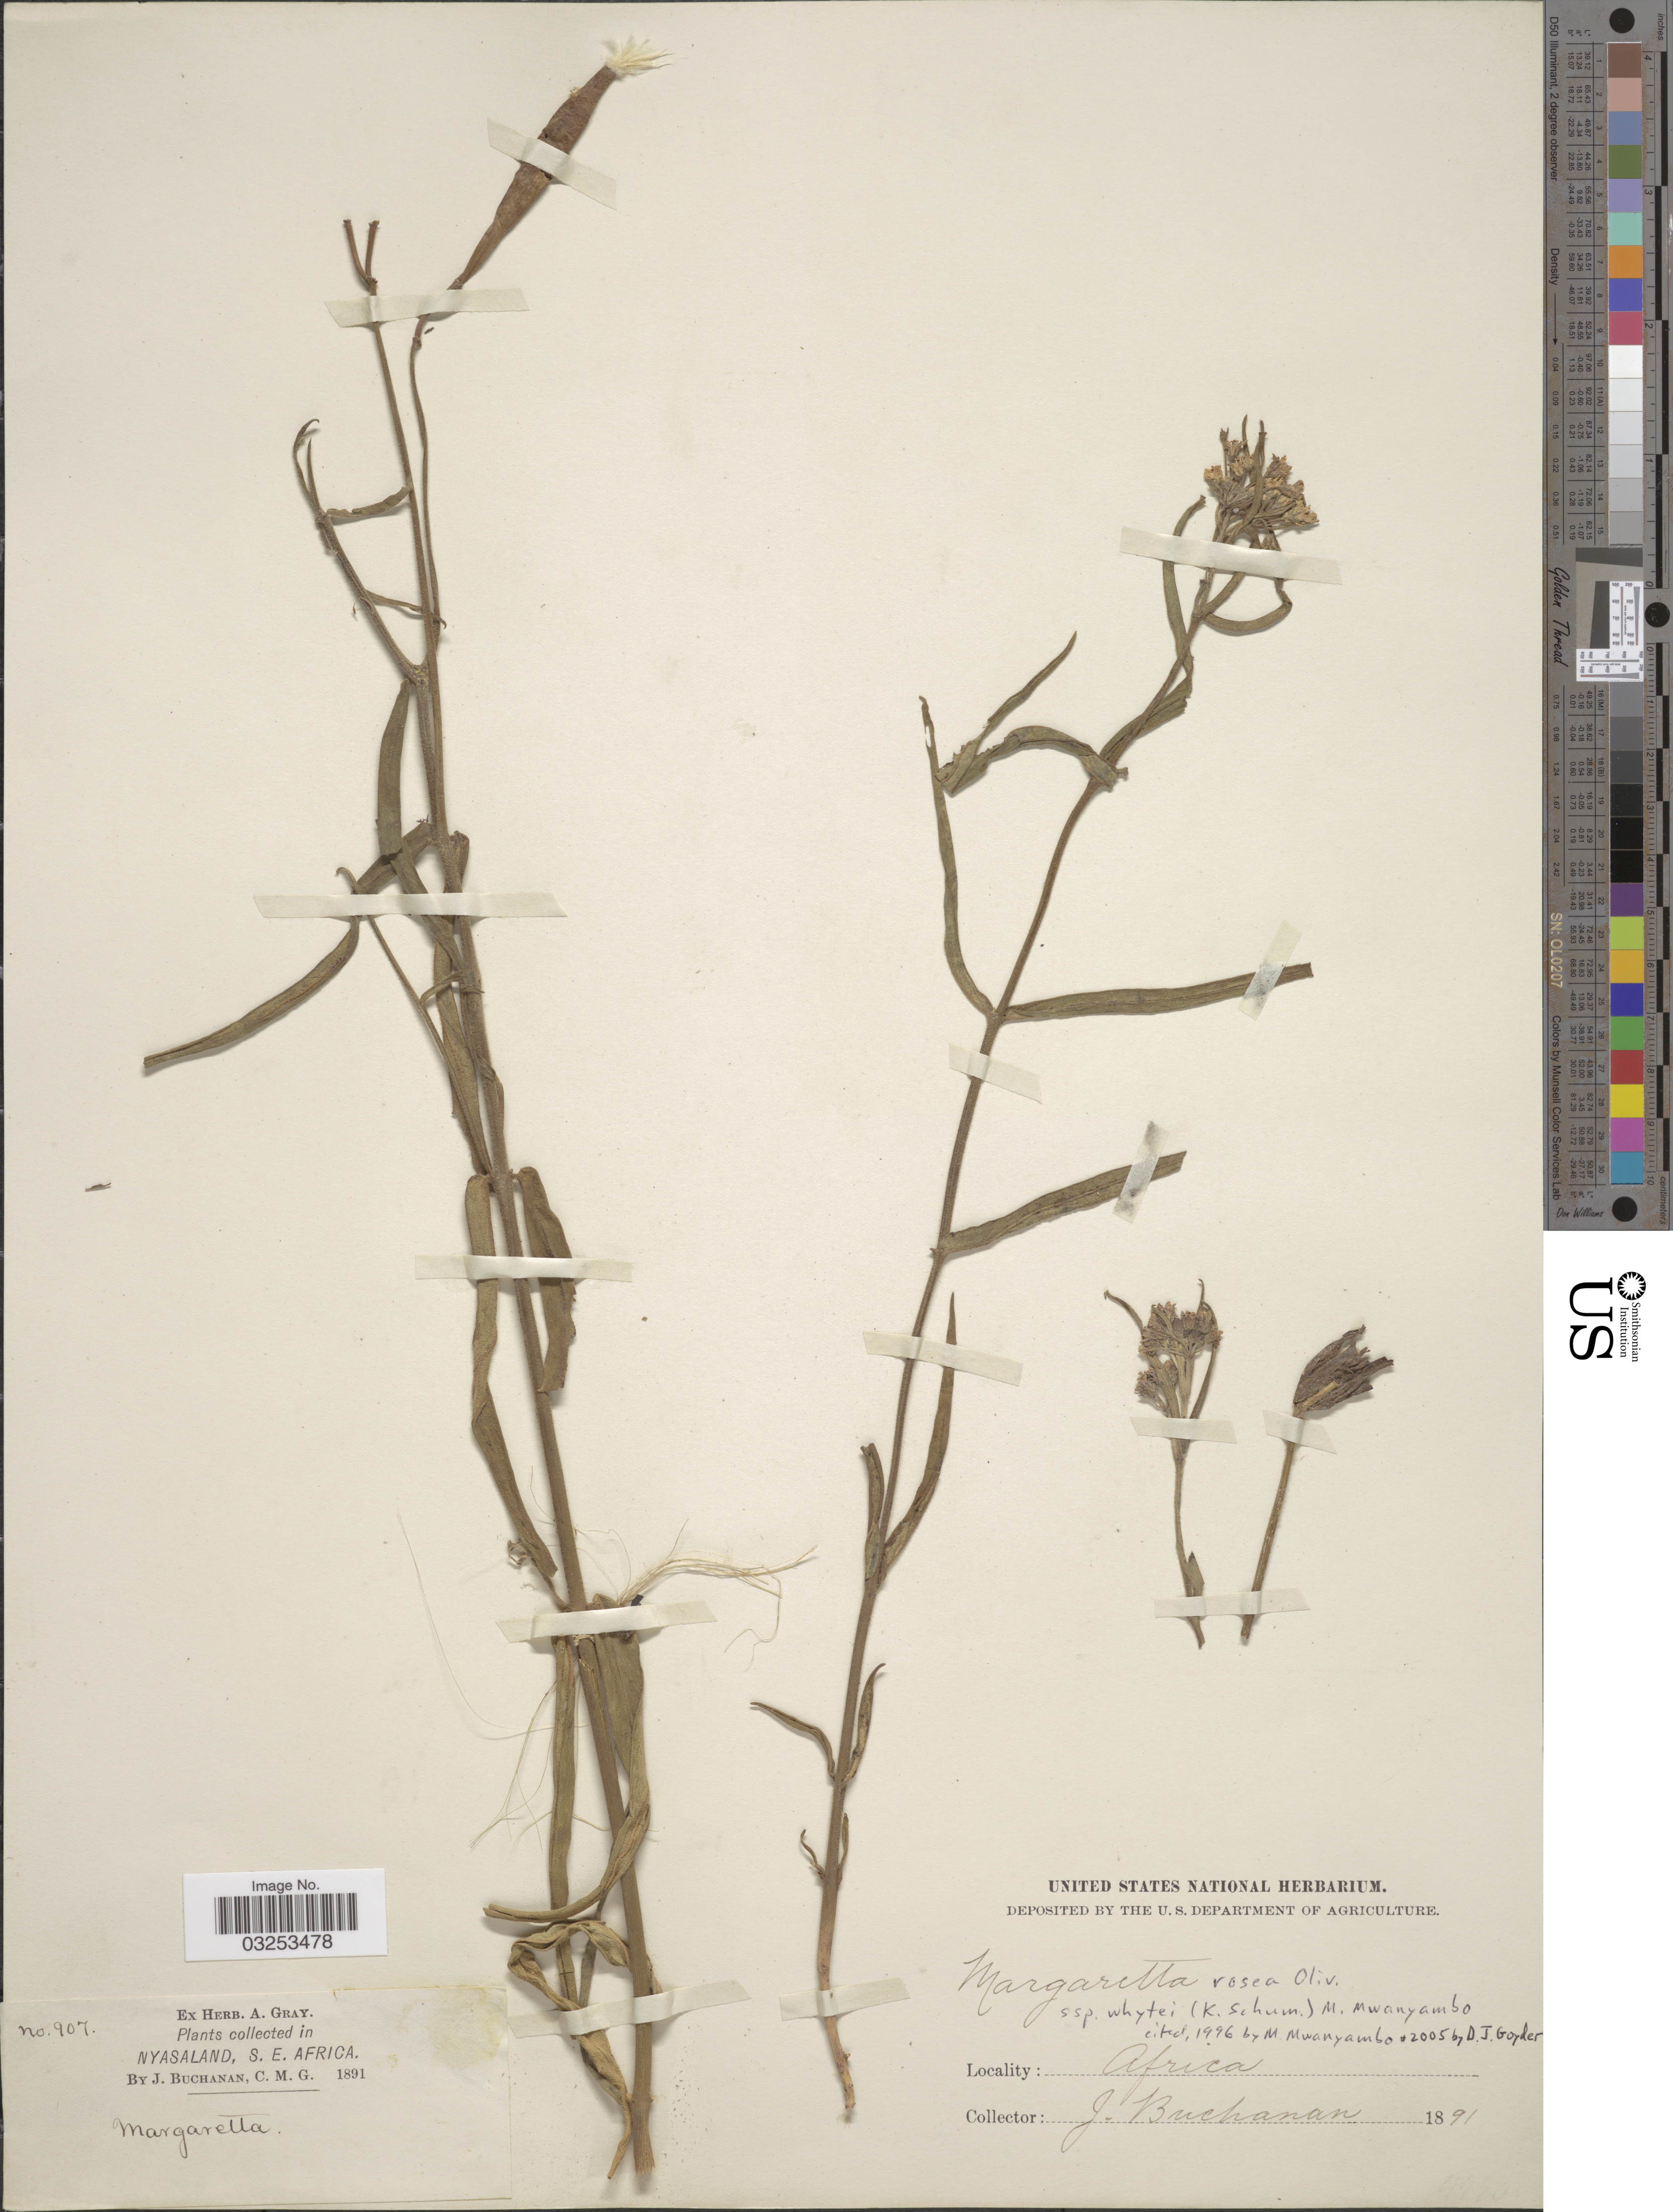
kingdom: Plantae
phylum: Tracheophyta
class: Magnoliopsida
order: Gentianales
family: Apocynaceae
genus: Margaretta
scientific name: Margaretta rosea subsp. whytei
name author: (K. Schum.) Mwany.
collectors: J. Buchanan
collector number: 907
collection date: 1891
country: Malawi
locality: Nyasaland, S.E. Africa.